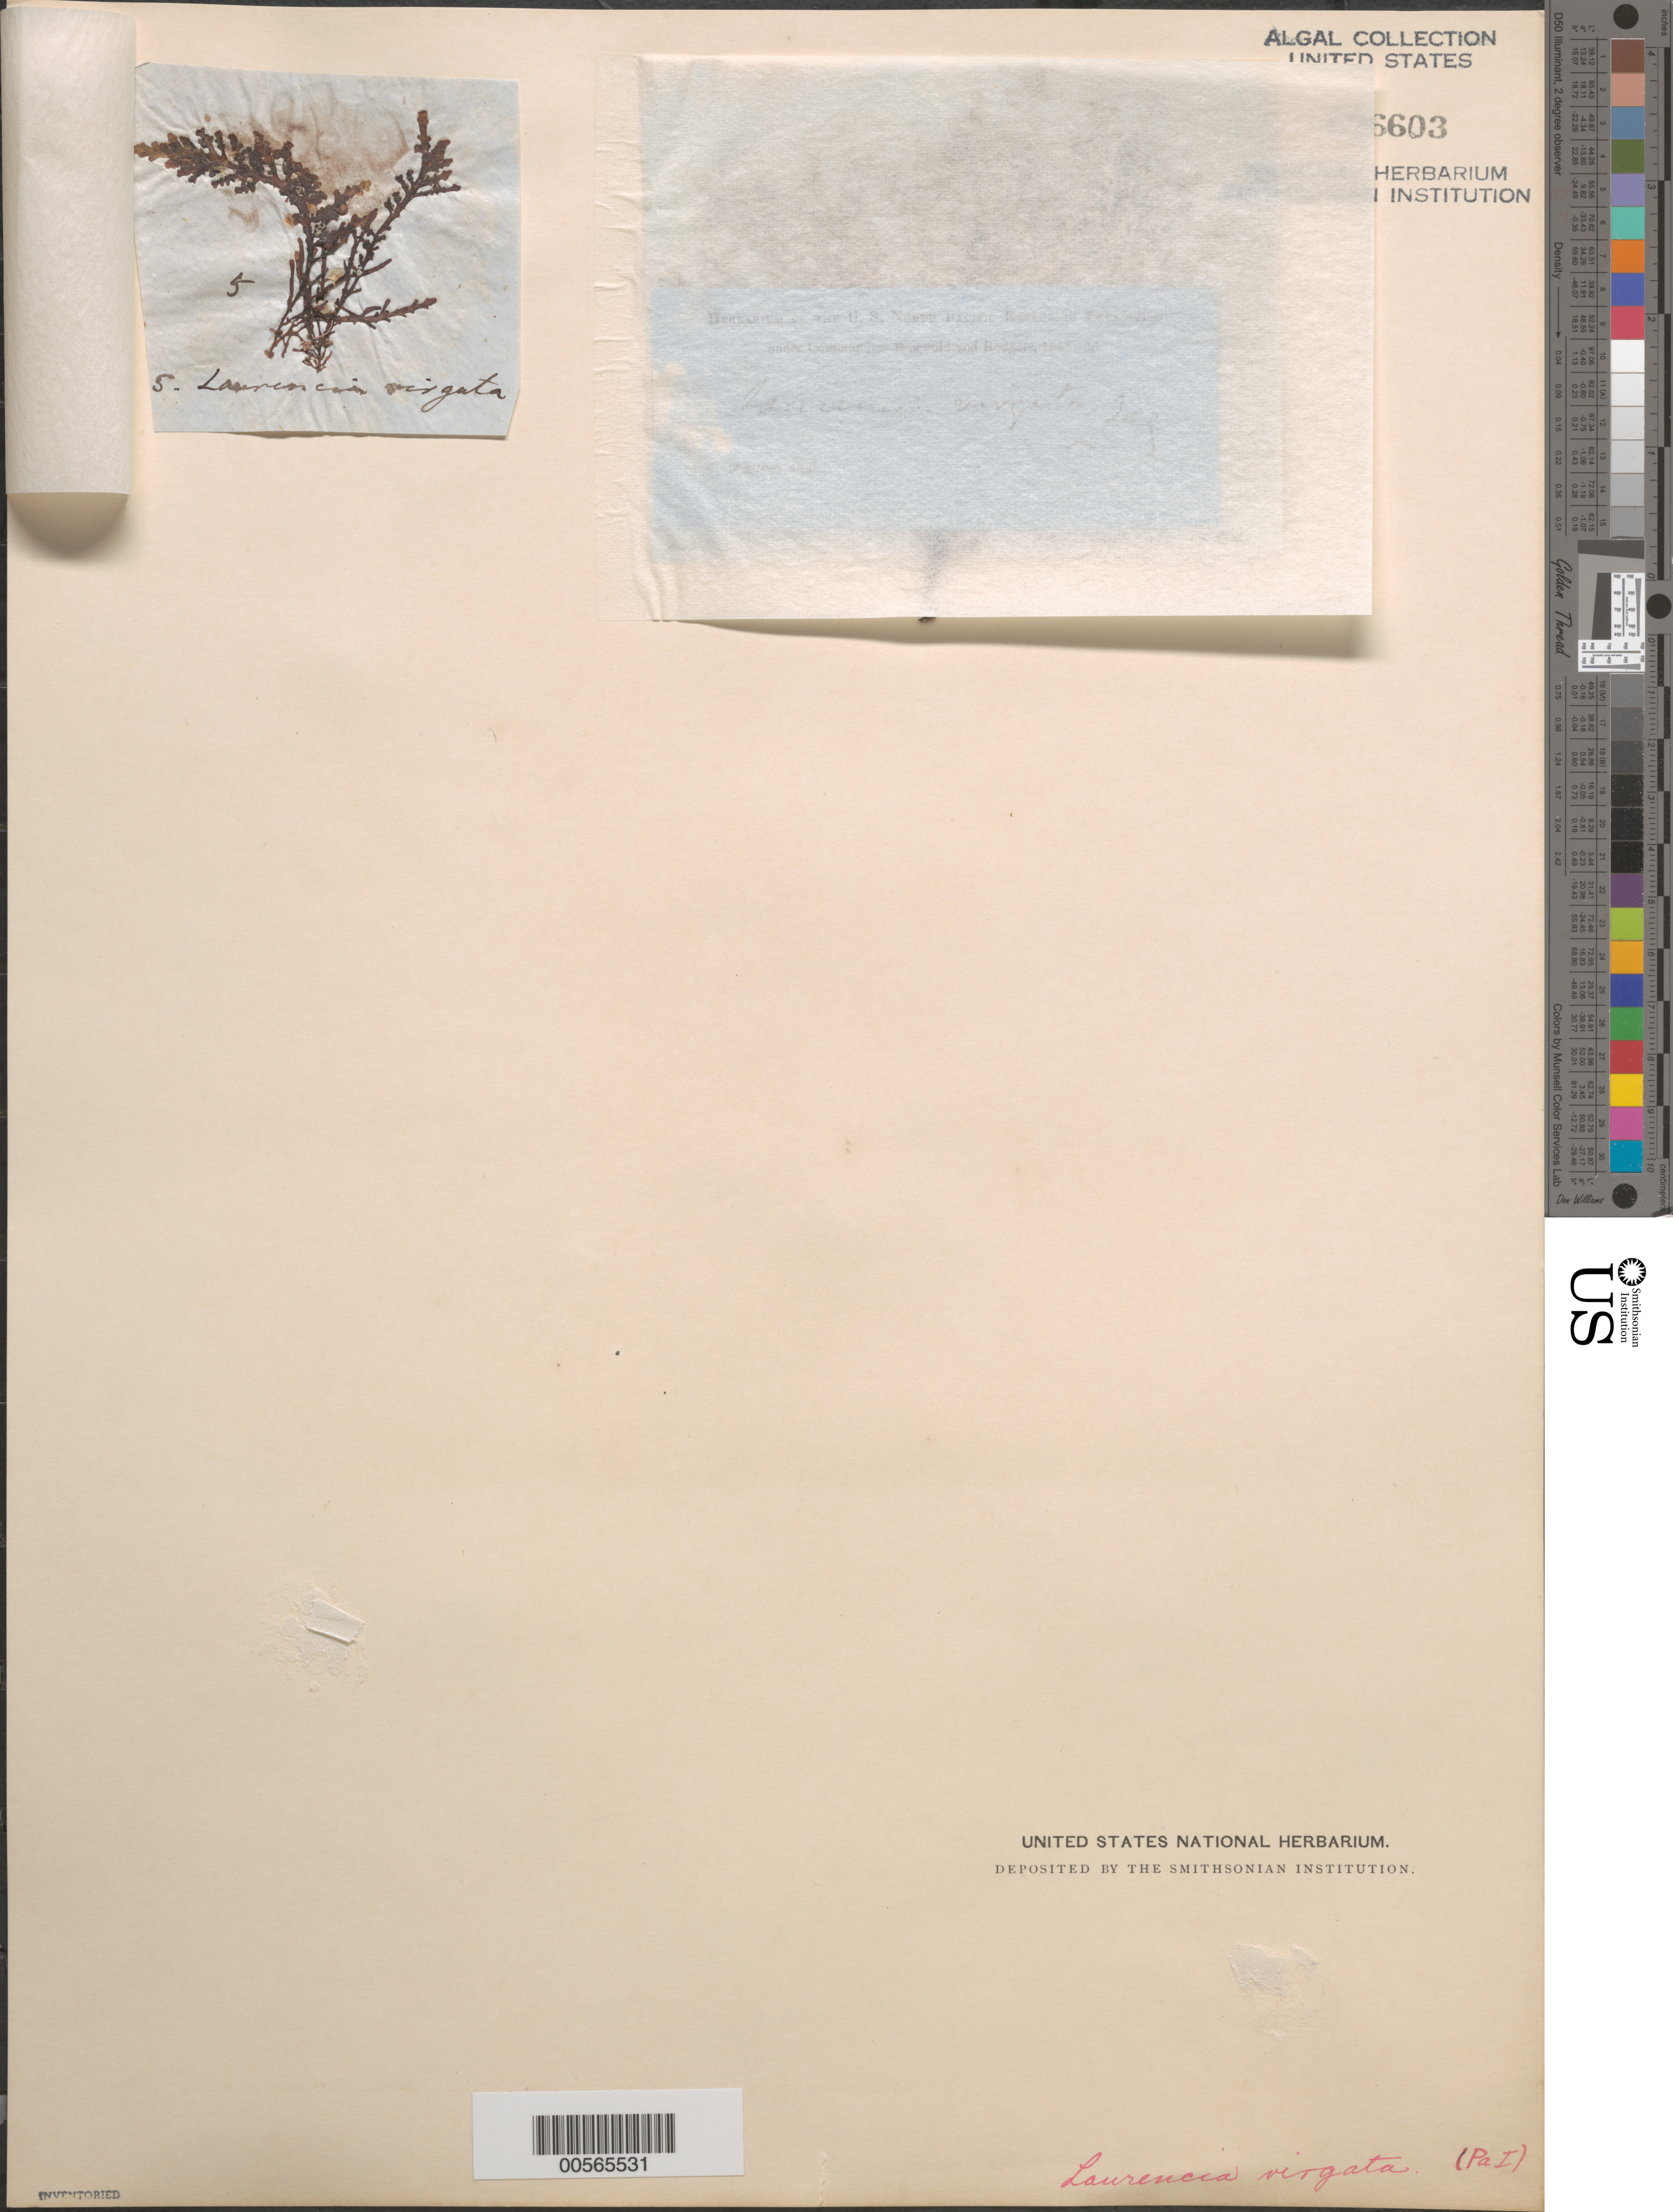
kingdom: Plantae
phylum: Rhodophyta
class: Florideophyceae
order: Ceramiales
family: Rhodomelaceae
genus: Laurencia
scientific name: Laurencia glomerata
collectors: C. Wright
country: Japan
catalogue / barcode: US 76603